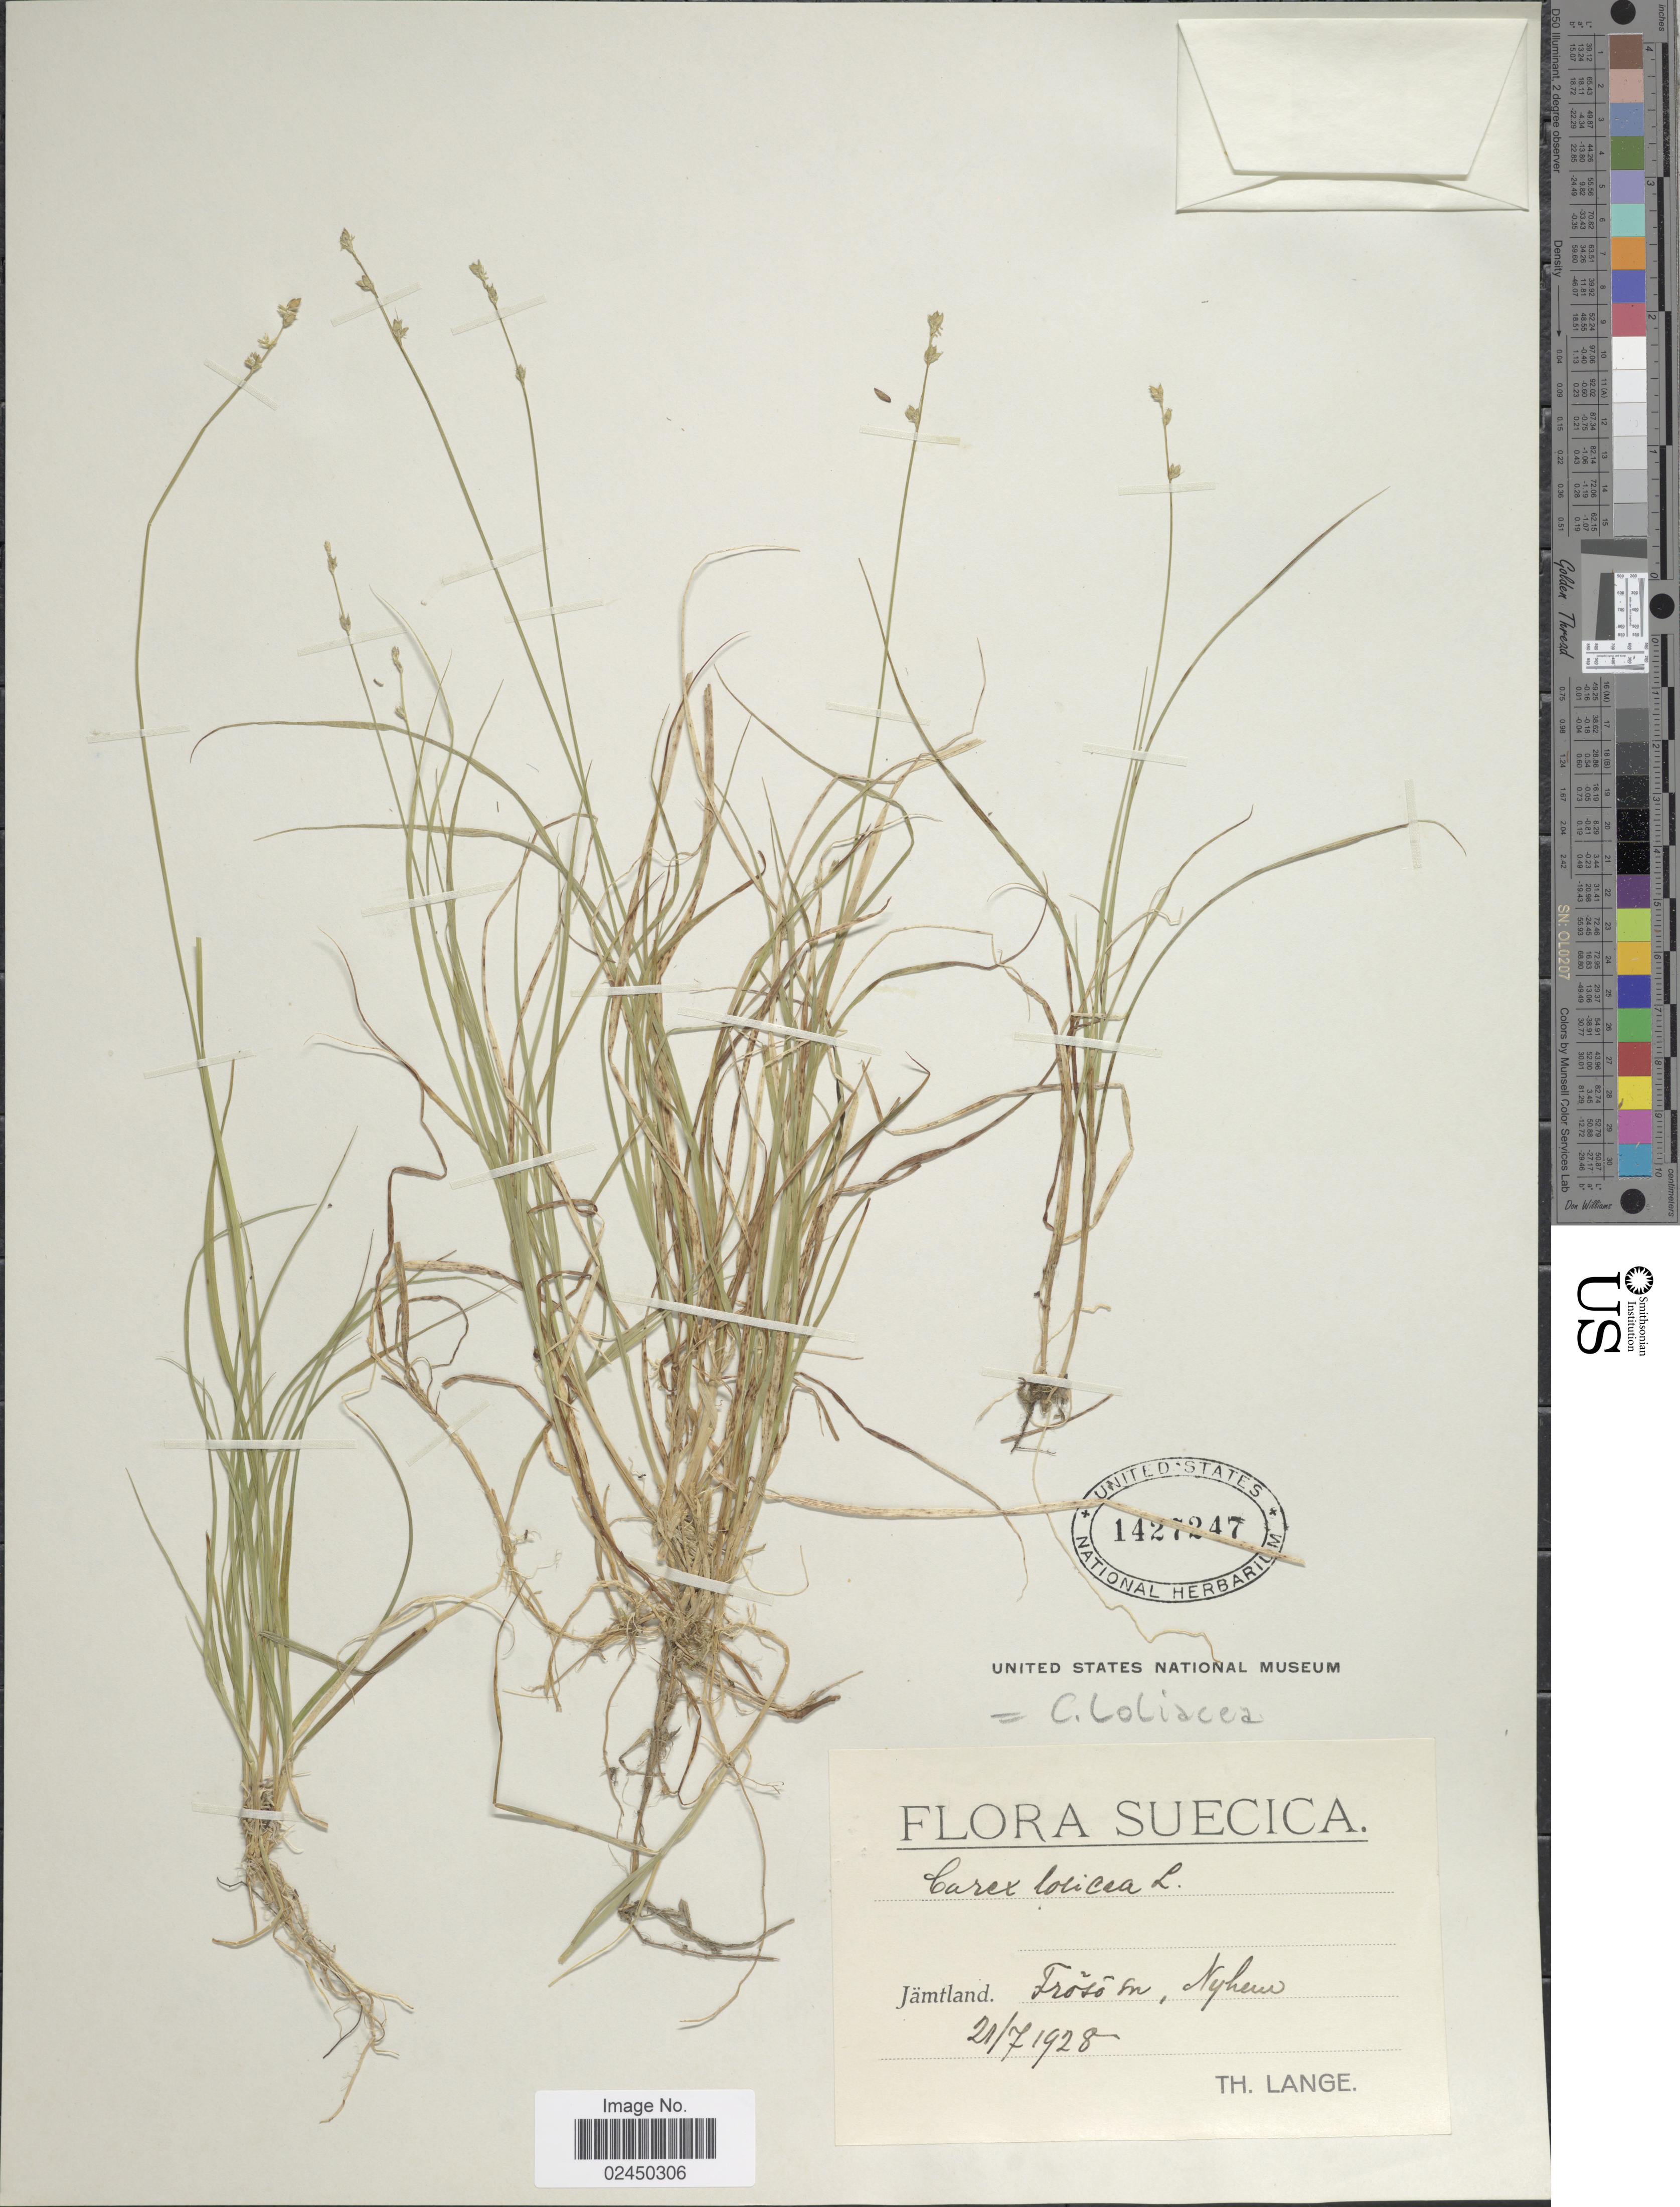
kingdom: Plantae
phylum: Tracheophyta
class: Liliopsida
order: Poales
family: Cyperaceae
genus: Carex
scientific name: Carex loliacea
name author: L.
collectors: T. Lange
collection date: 1928-07-21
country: Sweden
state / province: Jämtland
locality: Jamtland: Frösö, Nyhem.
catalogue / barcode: US 1427247